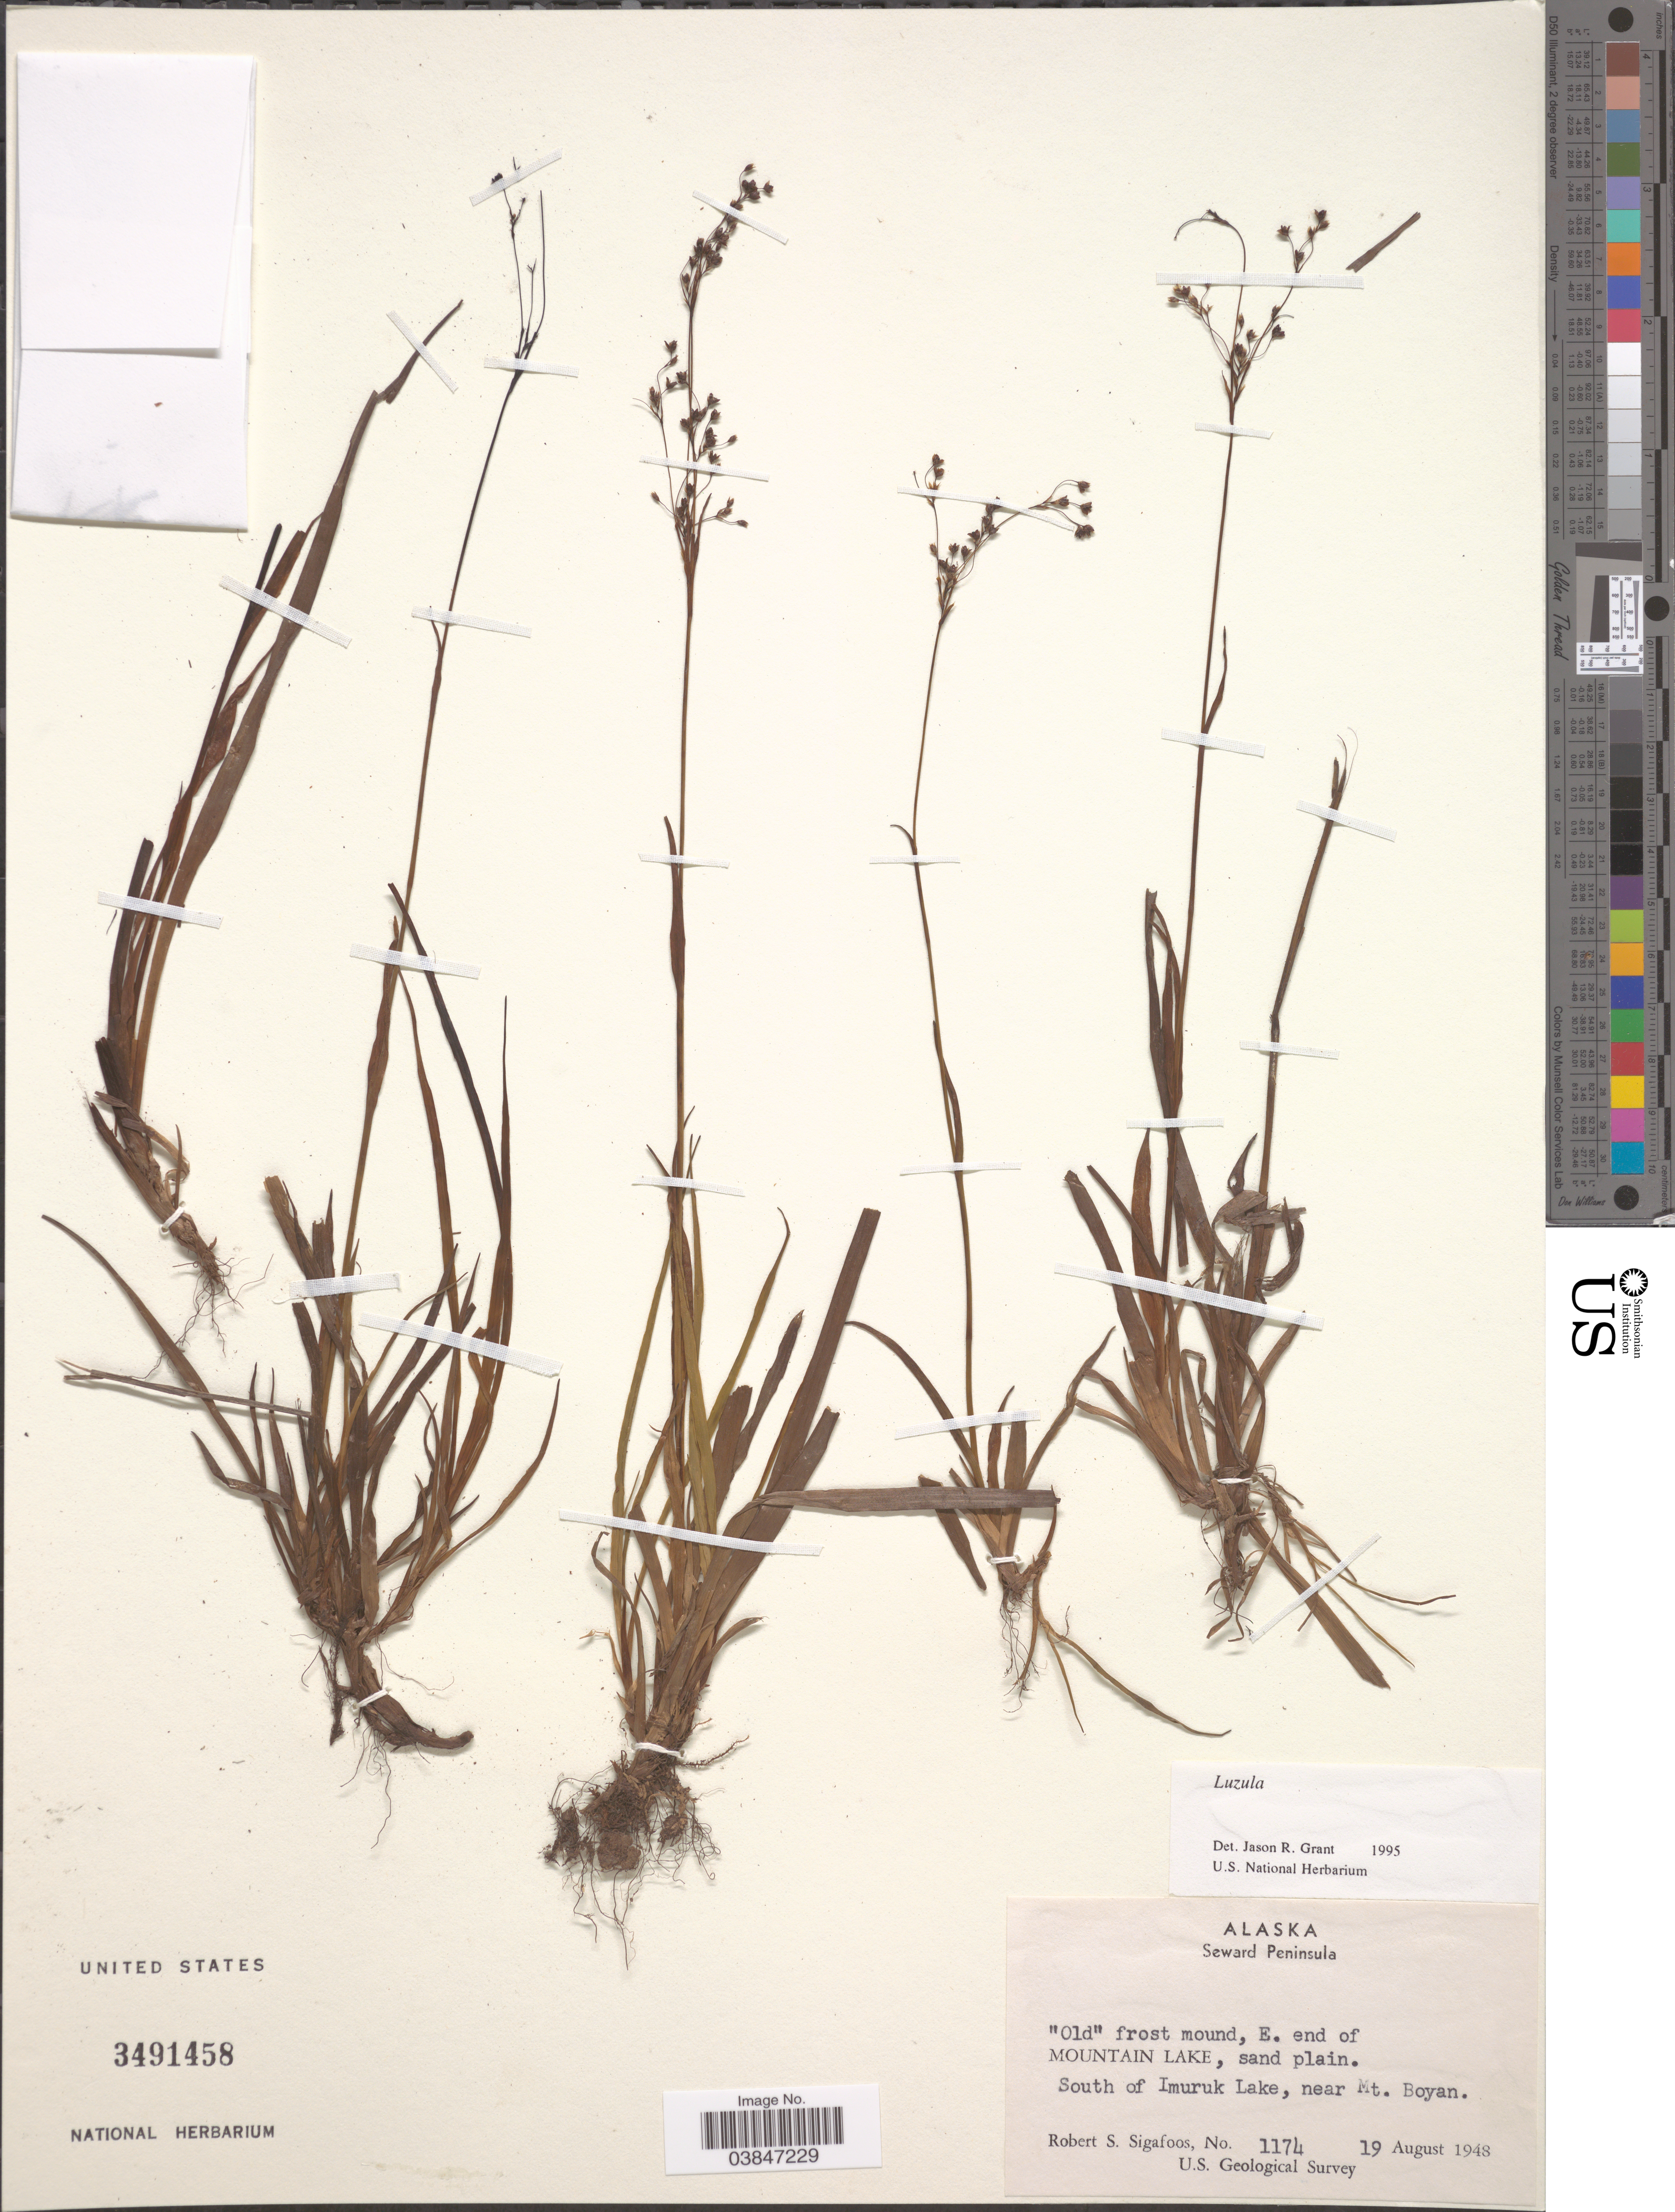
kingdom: Plantae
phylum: Tracheophyta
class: Liliopsida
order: Poales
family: Juncaceae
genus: Luzula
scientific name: Luzula sp.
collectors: R. Sigafoos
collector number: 1174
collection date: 1948-08-19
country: United States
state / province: Alaska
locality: Seward Peninsula. "Old" frost mound, E. end of Mountain Lake, sand plain. South of Imuruk Lake, near Mt. Boyan.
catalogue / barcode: US 3491458